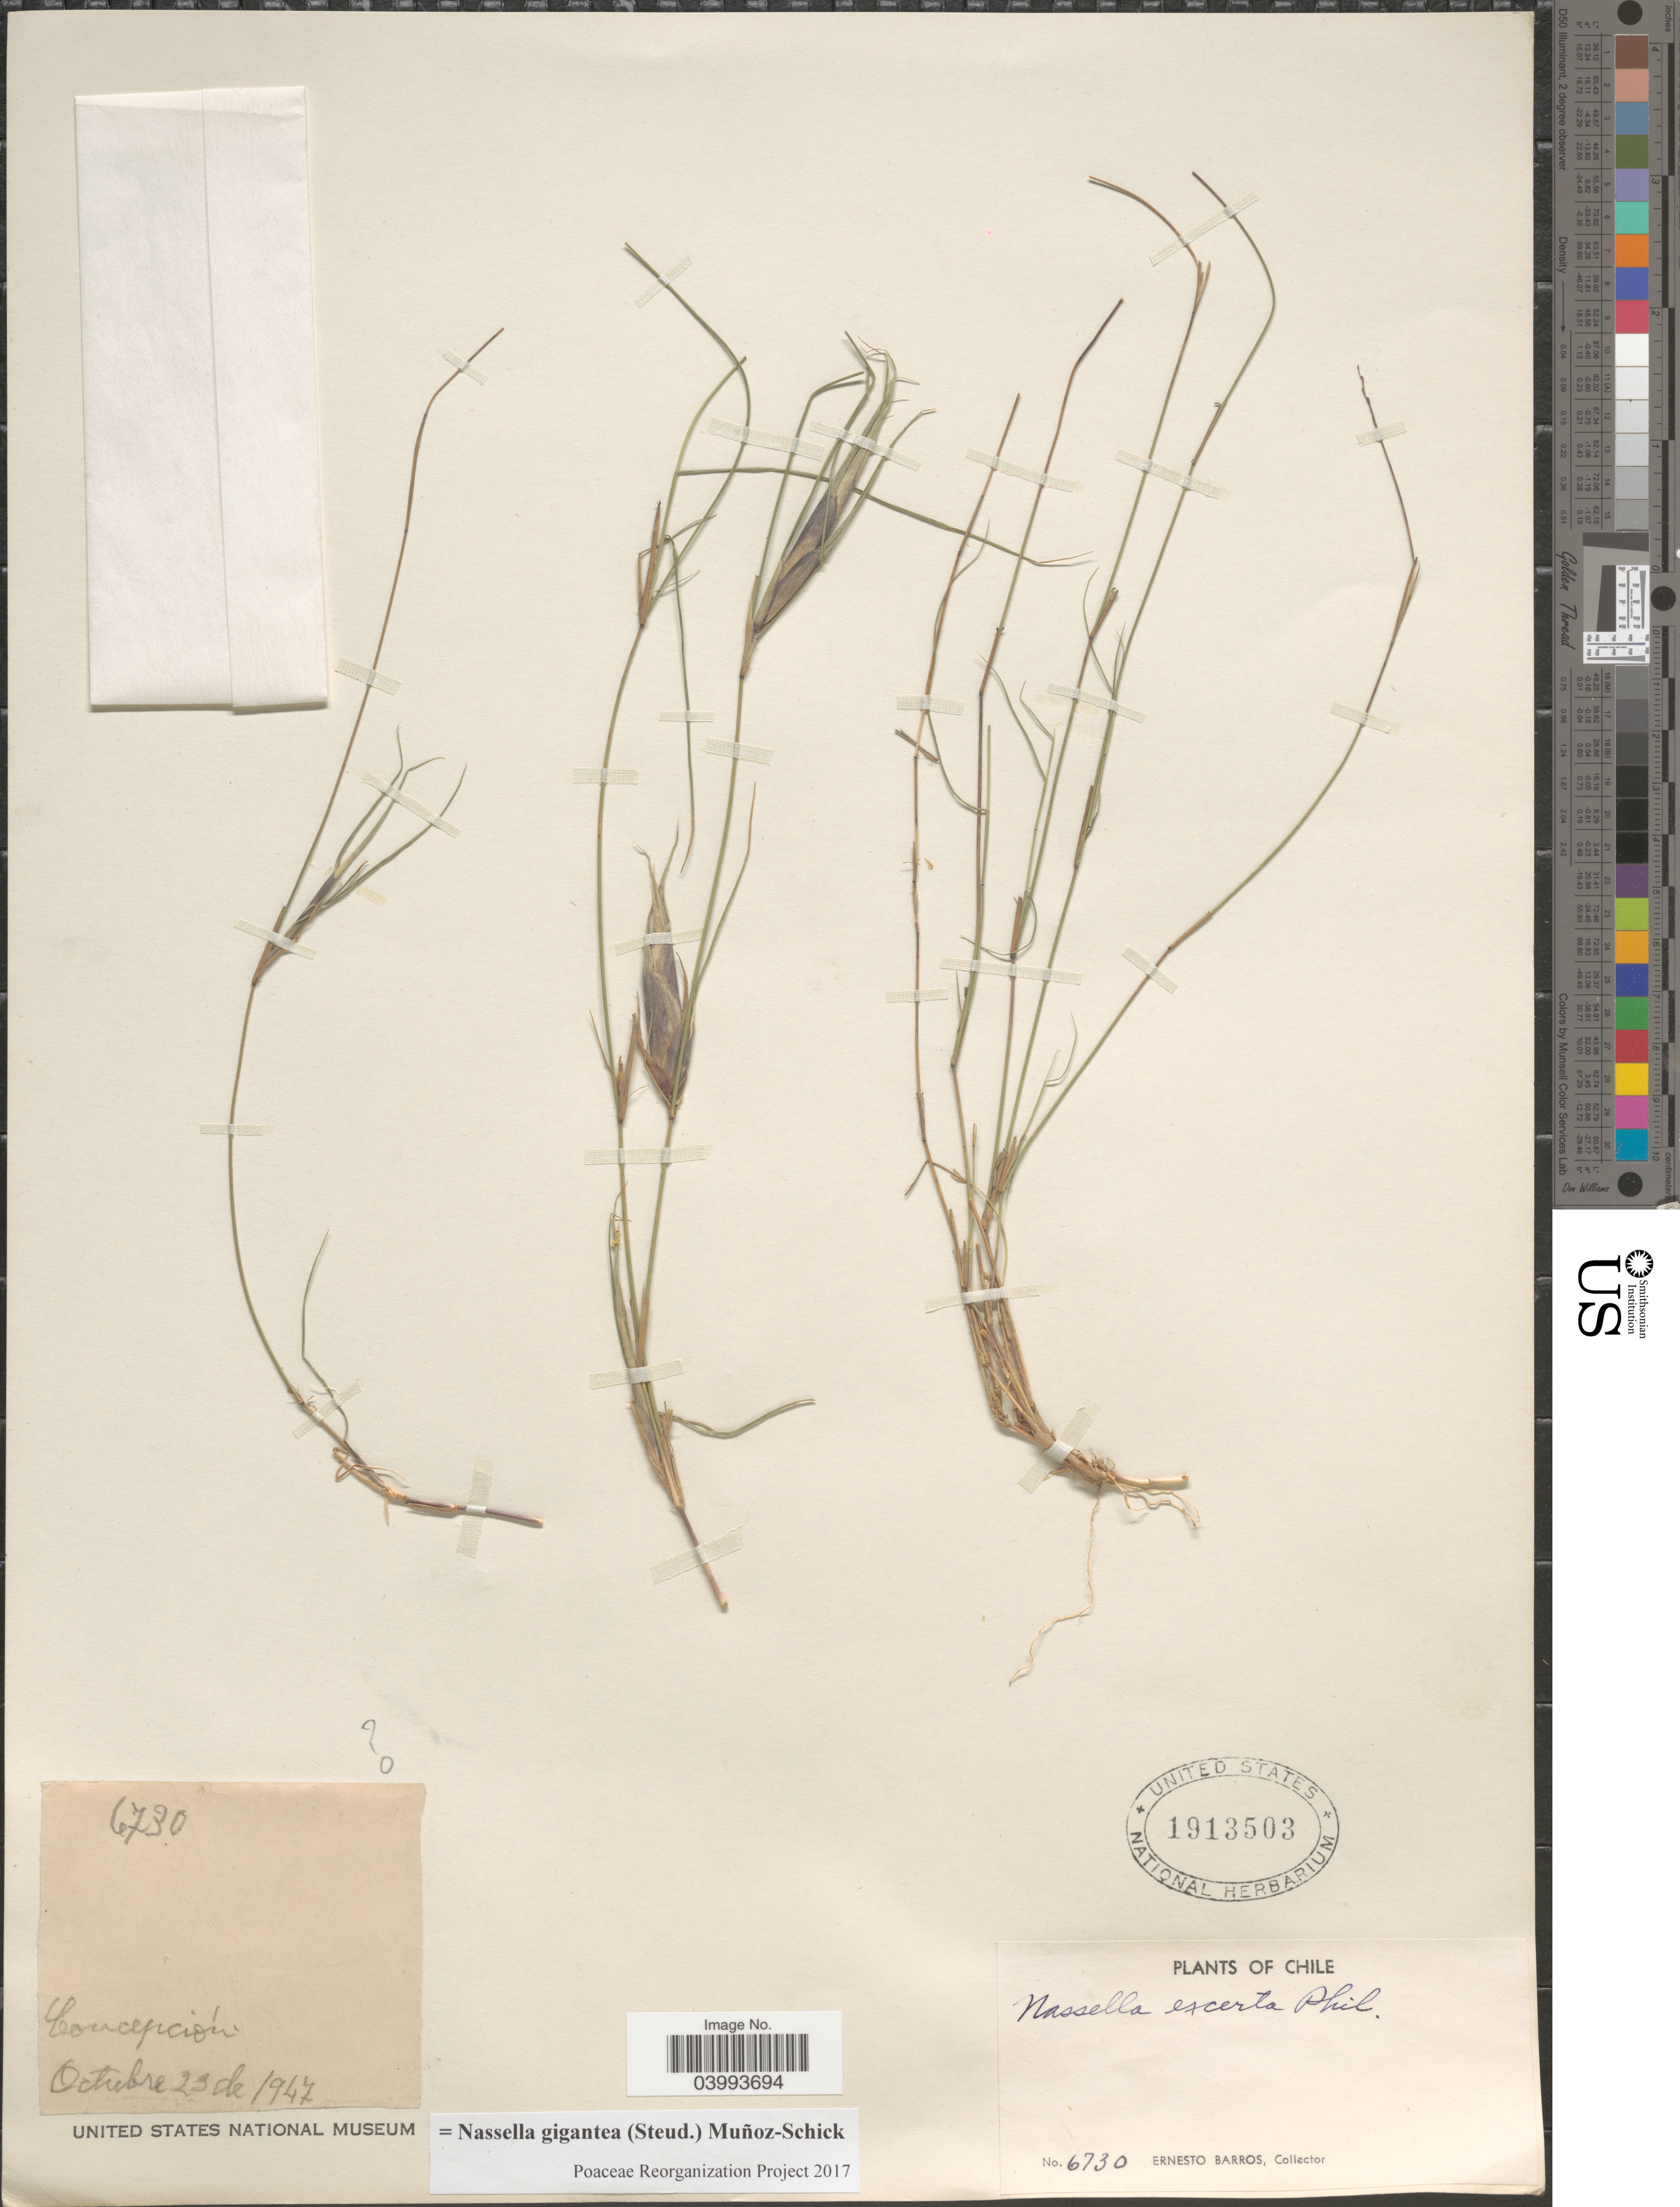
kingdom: Plantae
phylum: Tracheophyta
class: Liliopsida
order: Poales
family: Poaceae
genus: Nassella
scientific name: Nassella gigantea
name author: (Steud.) Muñoz-Schick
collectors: E. Barros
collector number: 6730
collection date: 1947-10-25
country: Chile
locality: Concepción.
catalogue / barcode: US 1913503